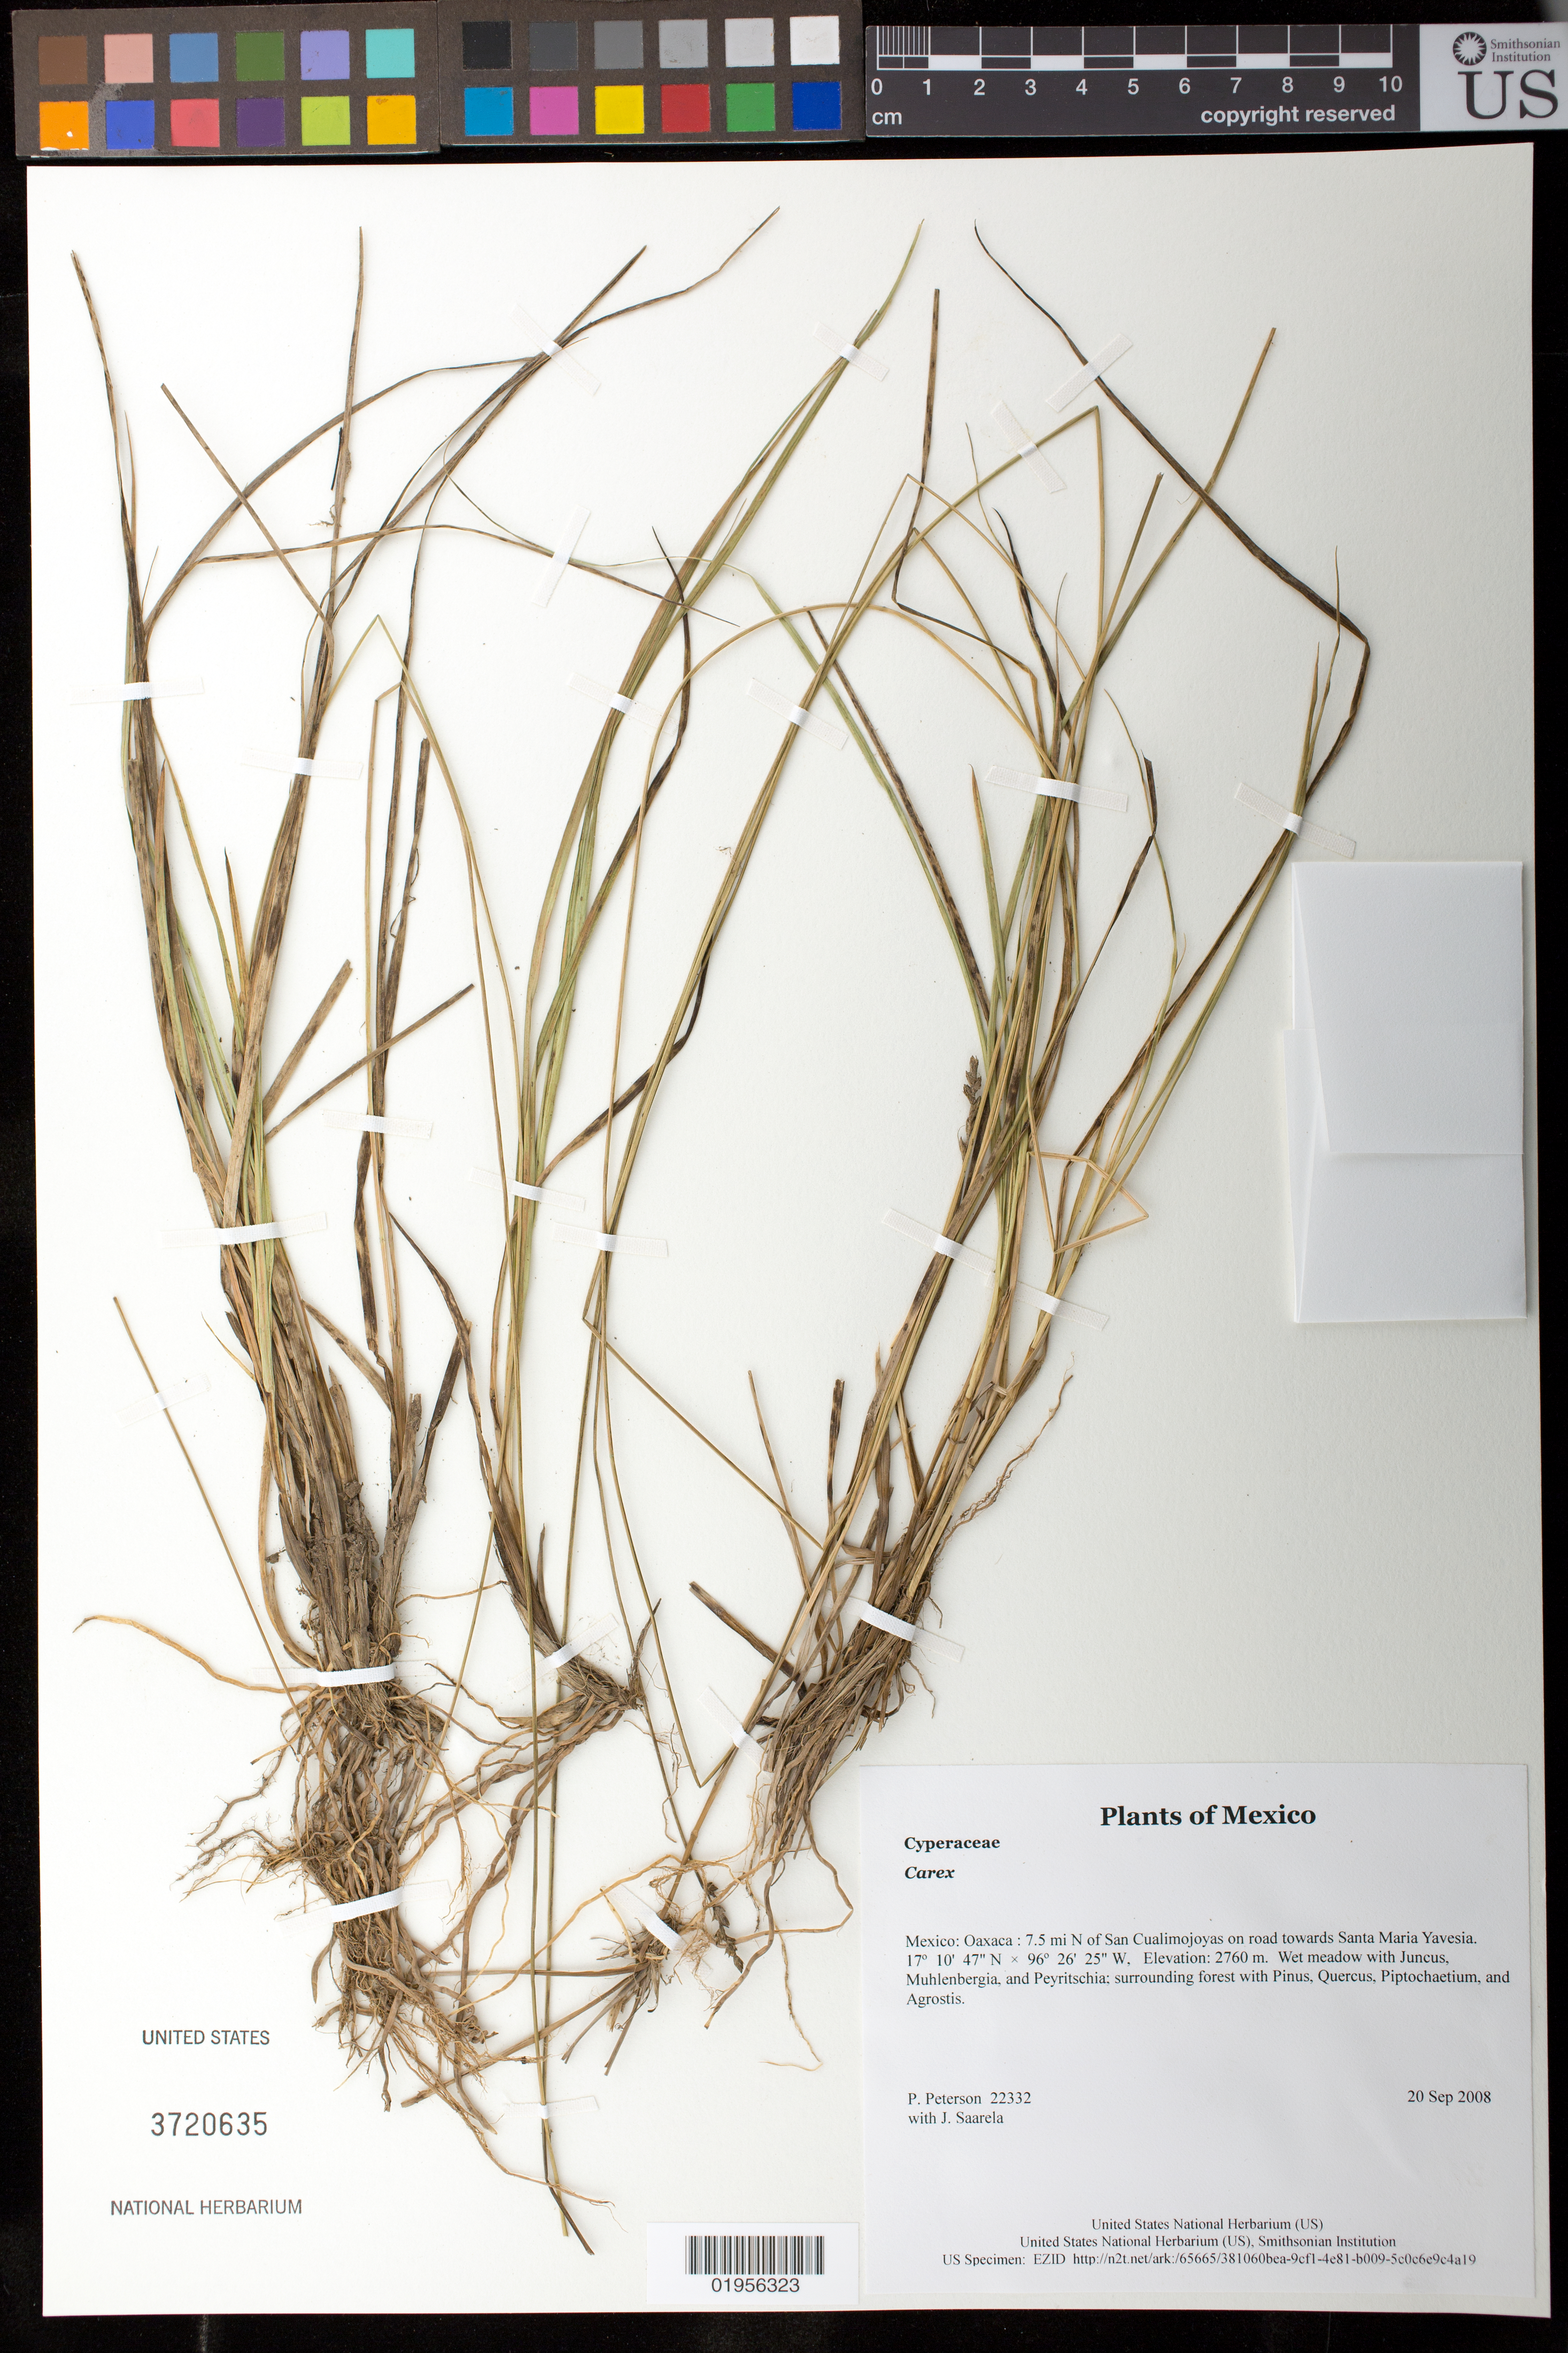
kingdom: Plantae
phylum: Tracheophyta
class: Liliopsida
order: Poales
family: Cyperaceae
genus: Carex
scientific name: Carex sp.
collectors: P. M. Peterson & J. Saarela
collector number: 22332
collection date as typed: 20 Sep 2008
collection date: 2008-09-20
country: Mexico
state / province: Oaxaca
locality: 7.5 mi N of San Cualimojoyas on road towards Santa Maria Yavesia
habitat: Wet meadow with Juncus, Muhlenbergia, and Peyritschia; surrounding forest with Pinus, Quercus, Piptochaetium, and Agrostis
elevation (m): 2760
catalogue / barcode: US 3720635